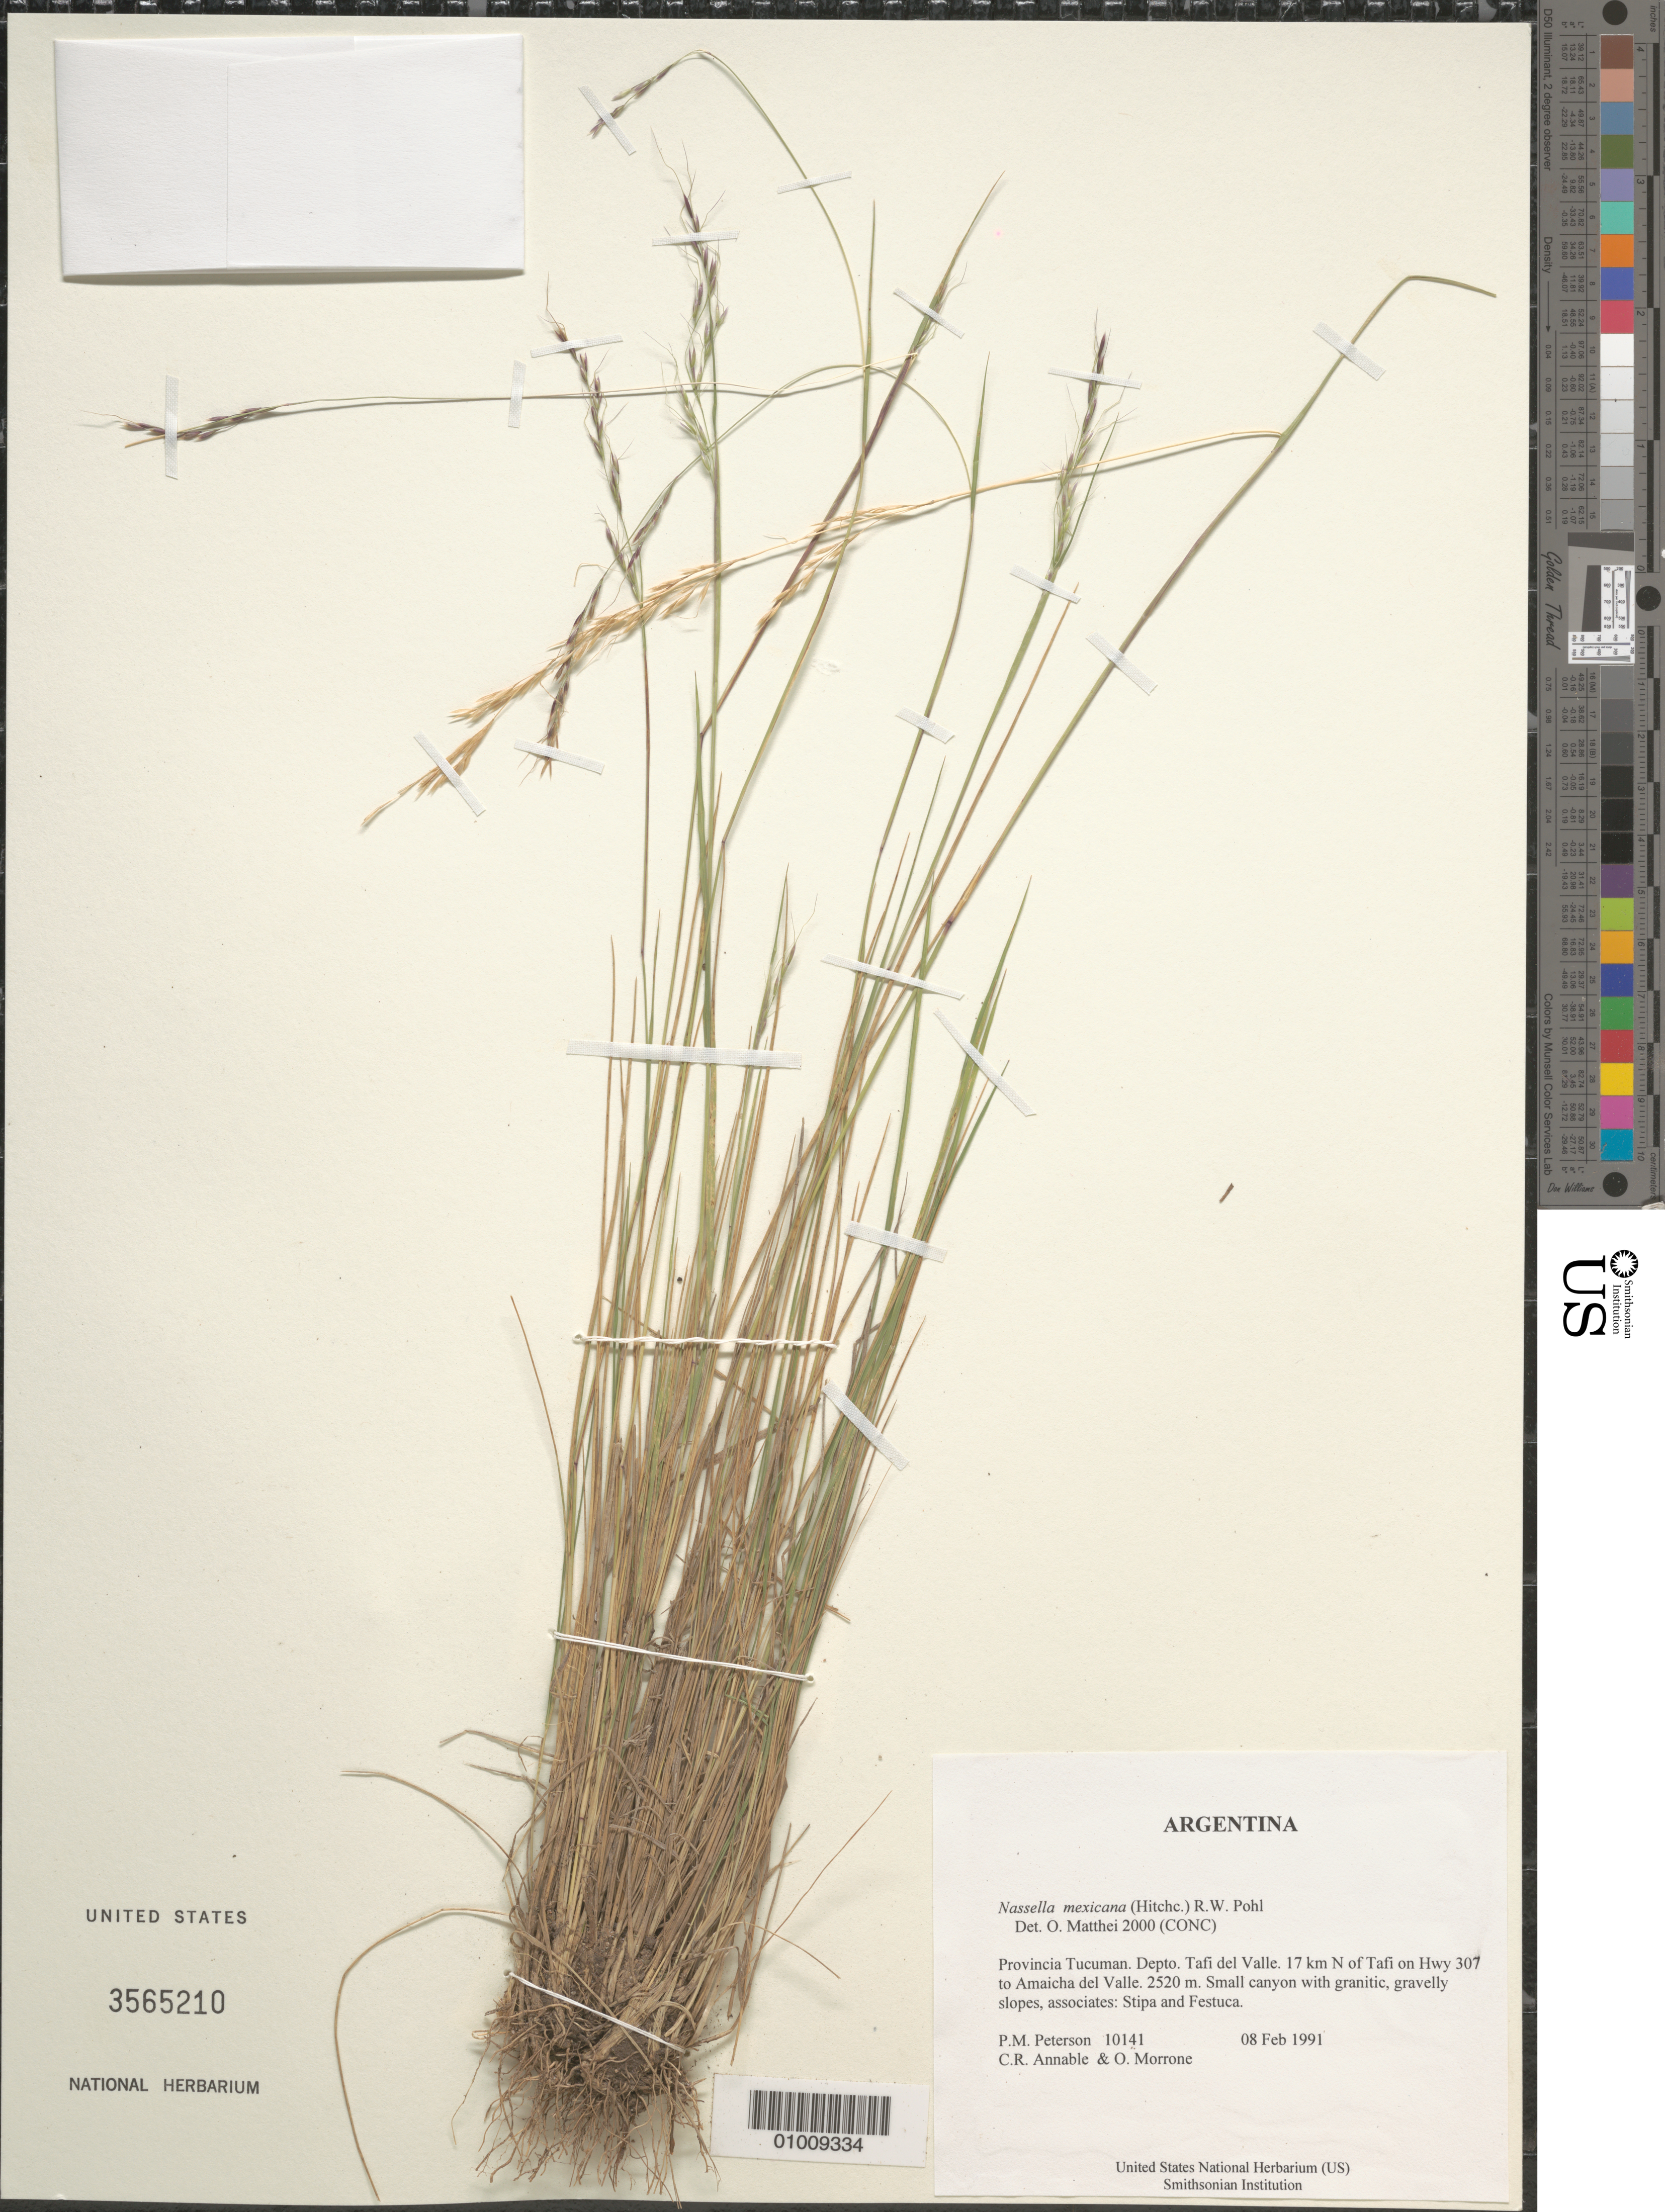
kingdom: Plantae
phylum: Tracheophyta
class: Liliopsida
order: Poales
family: Poaceae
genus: Nassella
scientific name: Nassella mexicana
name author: (Hitchc.) R.W. Pohl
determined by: Matthei, O. R.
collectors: P. M. Peterson, C. R. Annable & O. N. Morrone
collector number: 10141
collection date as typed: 08 Feb 1991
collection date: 1991-02-08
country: Argentina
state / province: Tucuman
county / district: Tafi del Valle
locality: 17 km N of Tafi on Hwy 307 to Amaicha del Valle.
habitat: Small canyon with granitic, gravelly slopes, associates: Stipa and Festuca.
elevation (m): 2520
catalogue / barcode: US 3565210